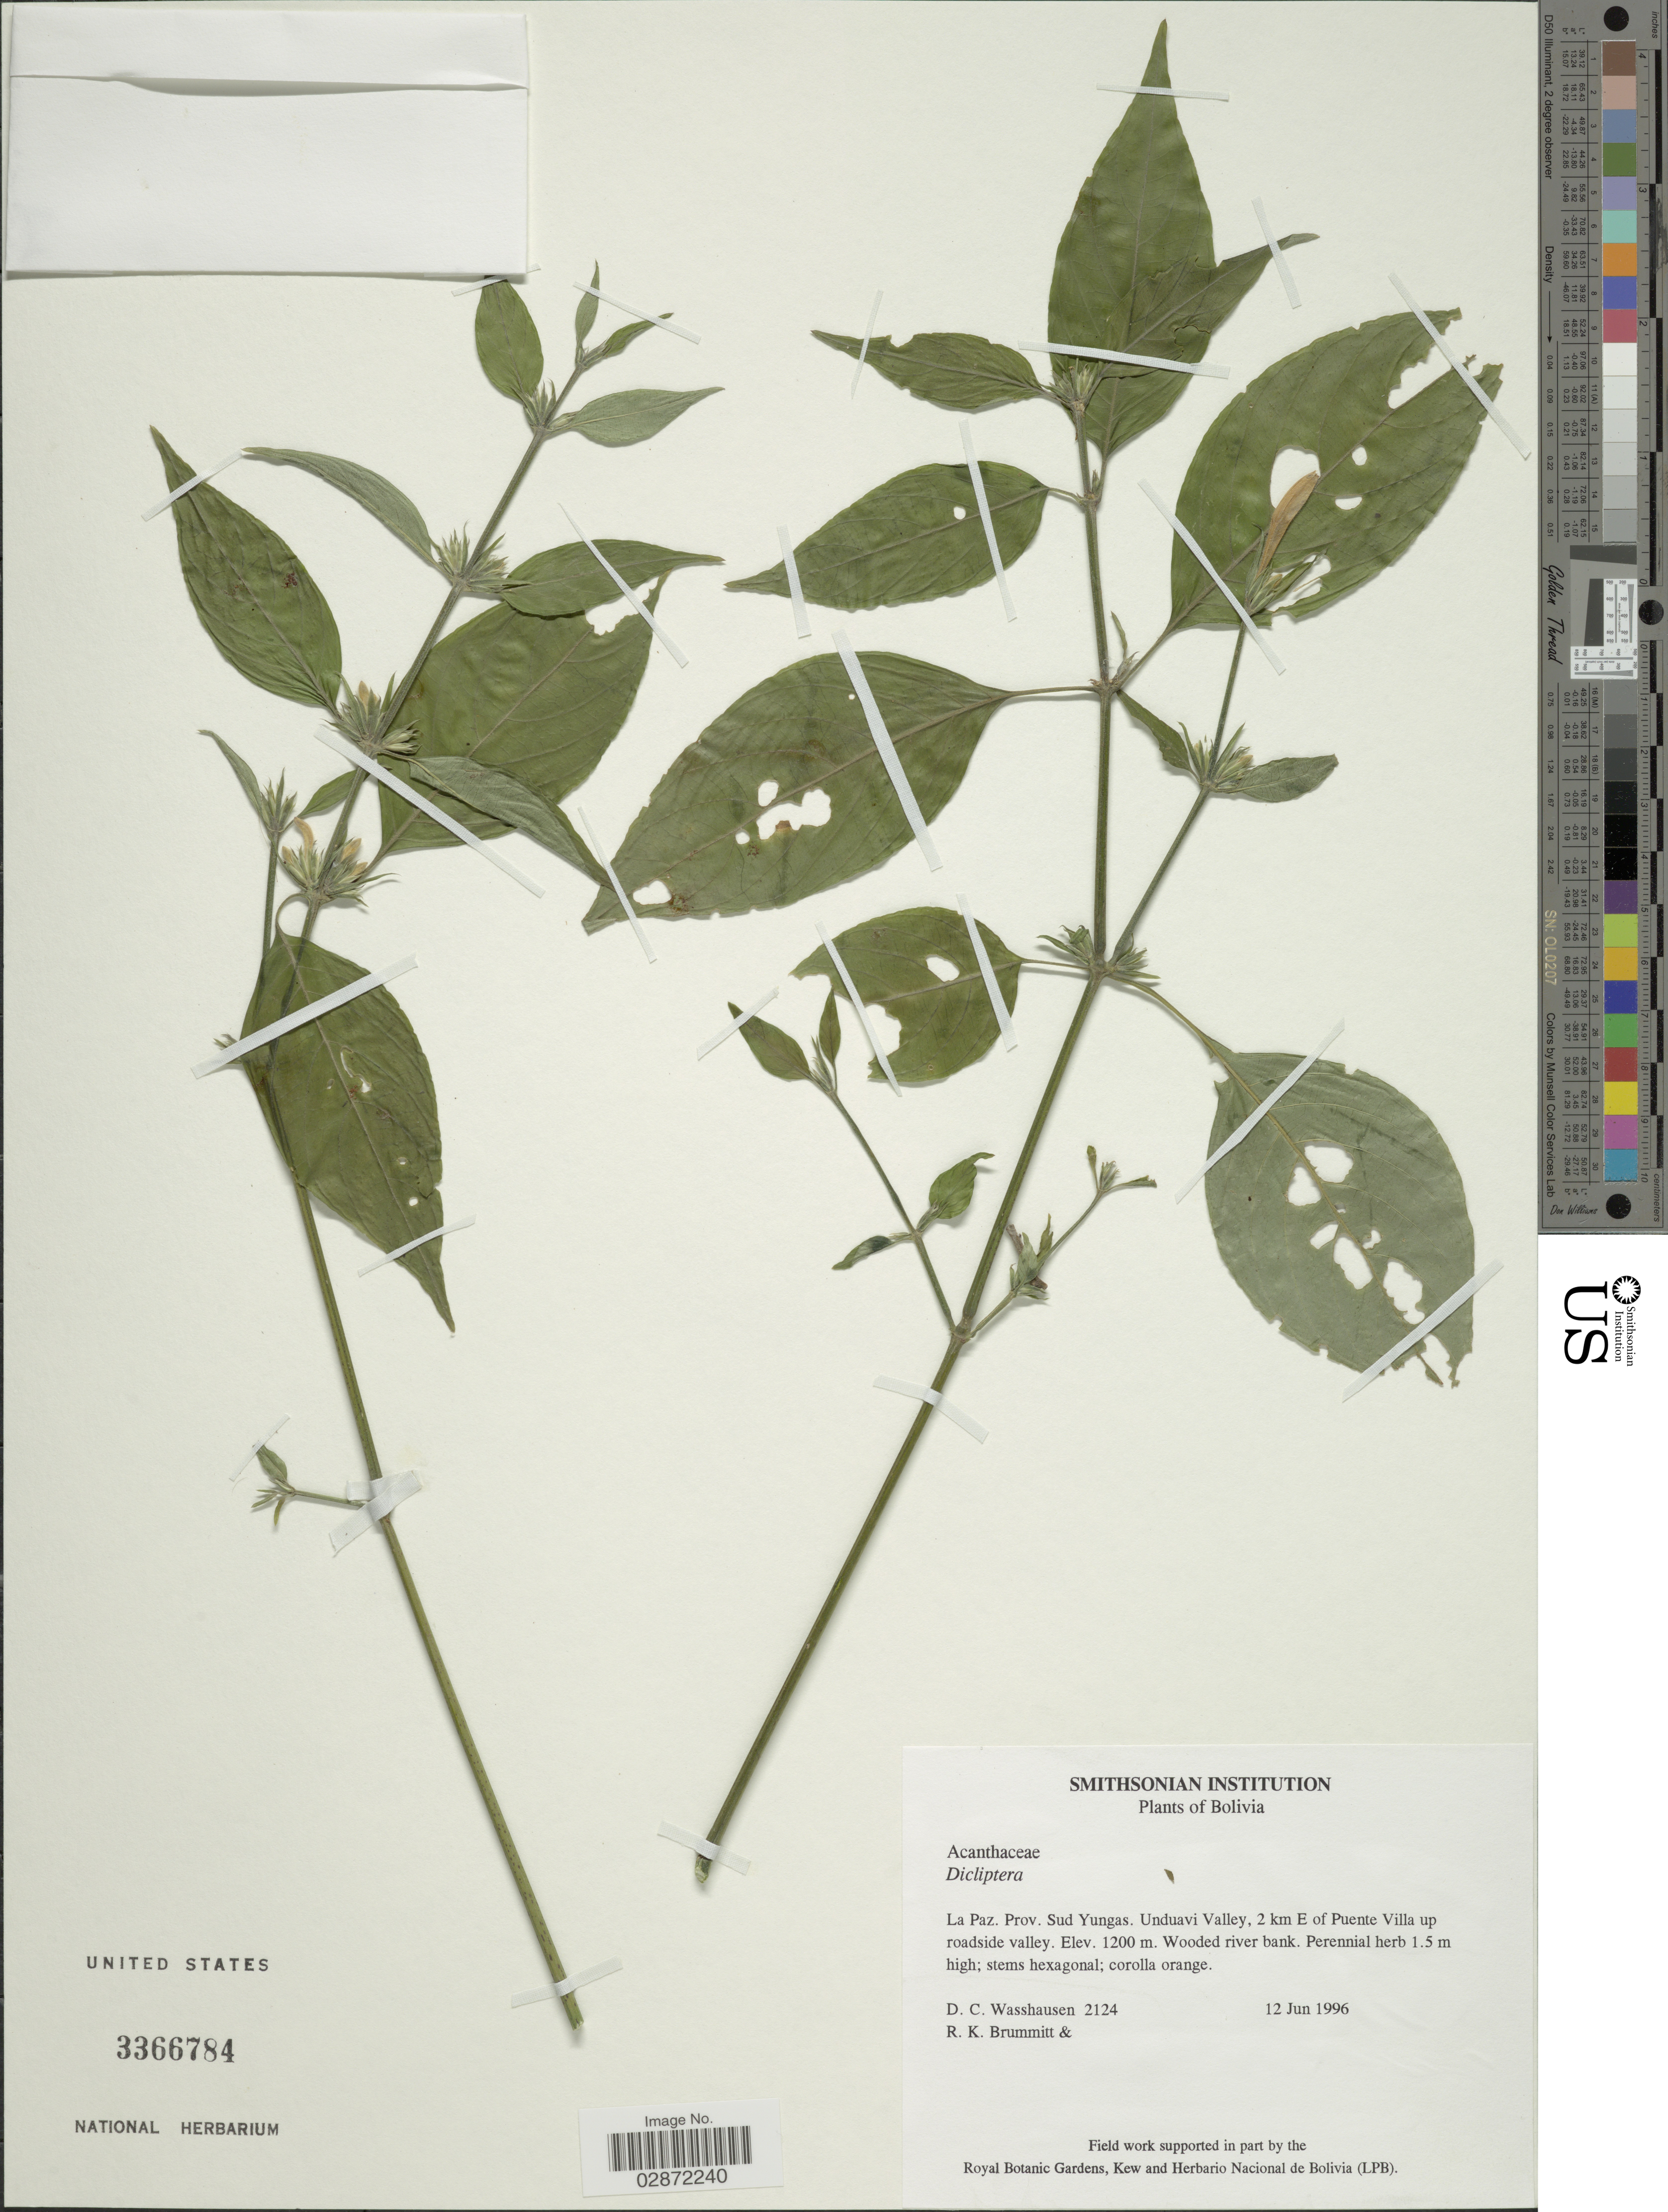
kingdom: Plantae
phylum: Tracheophyta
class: Magnoliopsida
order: Lamiales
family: Acanthaceae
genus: Dicliptera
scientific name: Dicliptera squarrosa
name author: Nees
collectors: D. C. Wasshausen & R. K. Brummitt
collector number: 2124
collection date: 1996-06-12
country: Bolivia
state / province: La Paz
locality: Prov. Sud Yungas. Unduavi Valley, 2 km E of Puente Villa up roadside valley.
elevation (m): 1200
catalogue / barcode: US 3366784